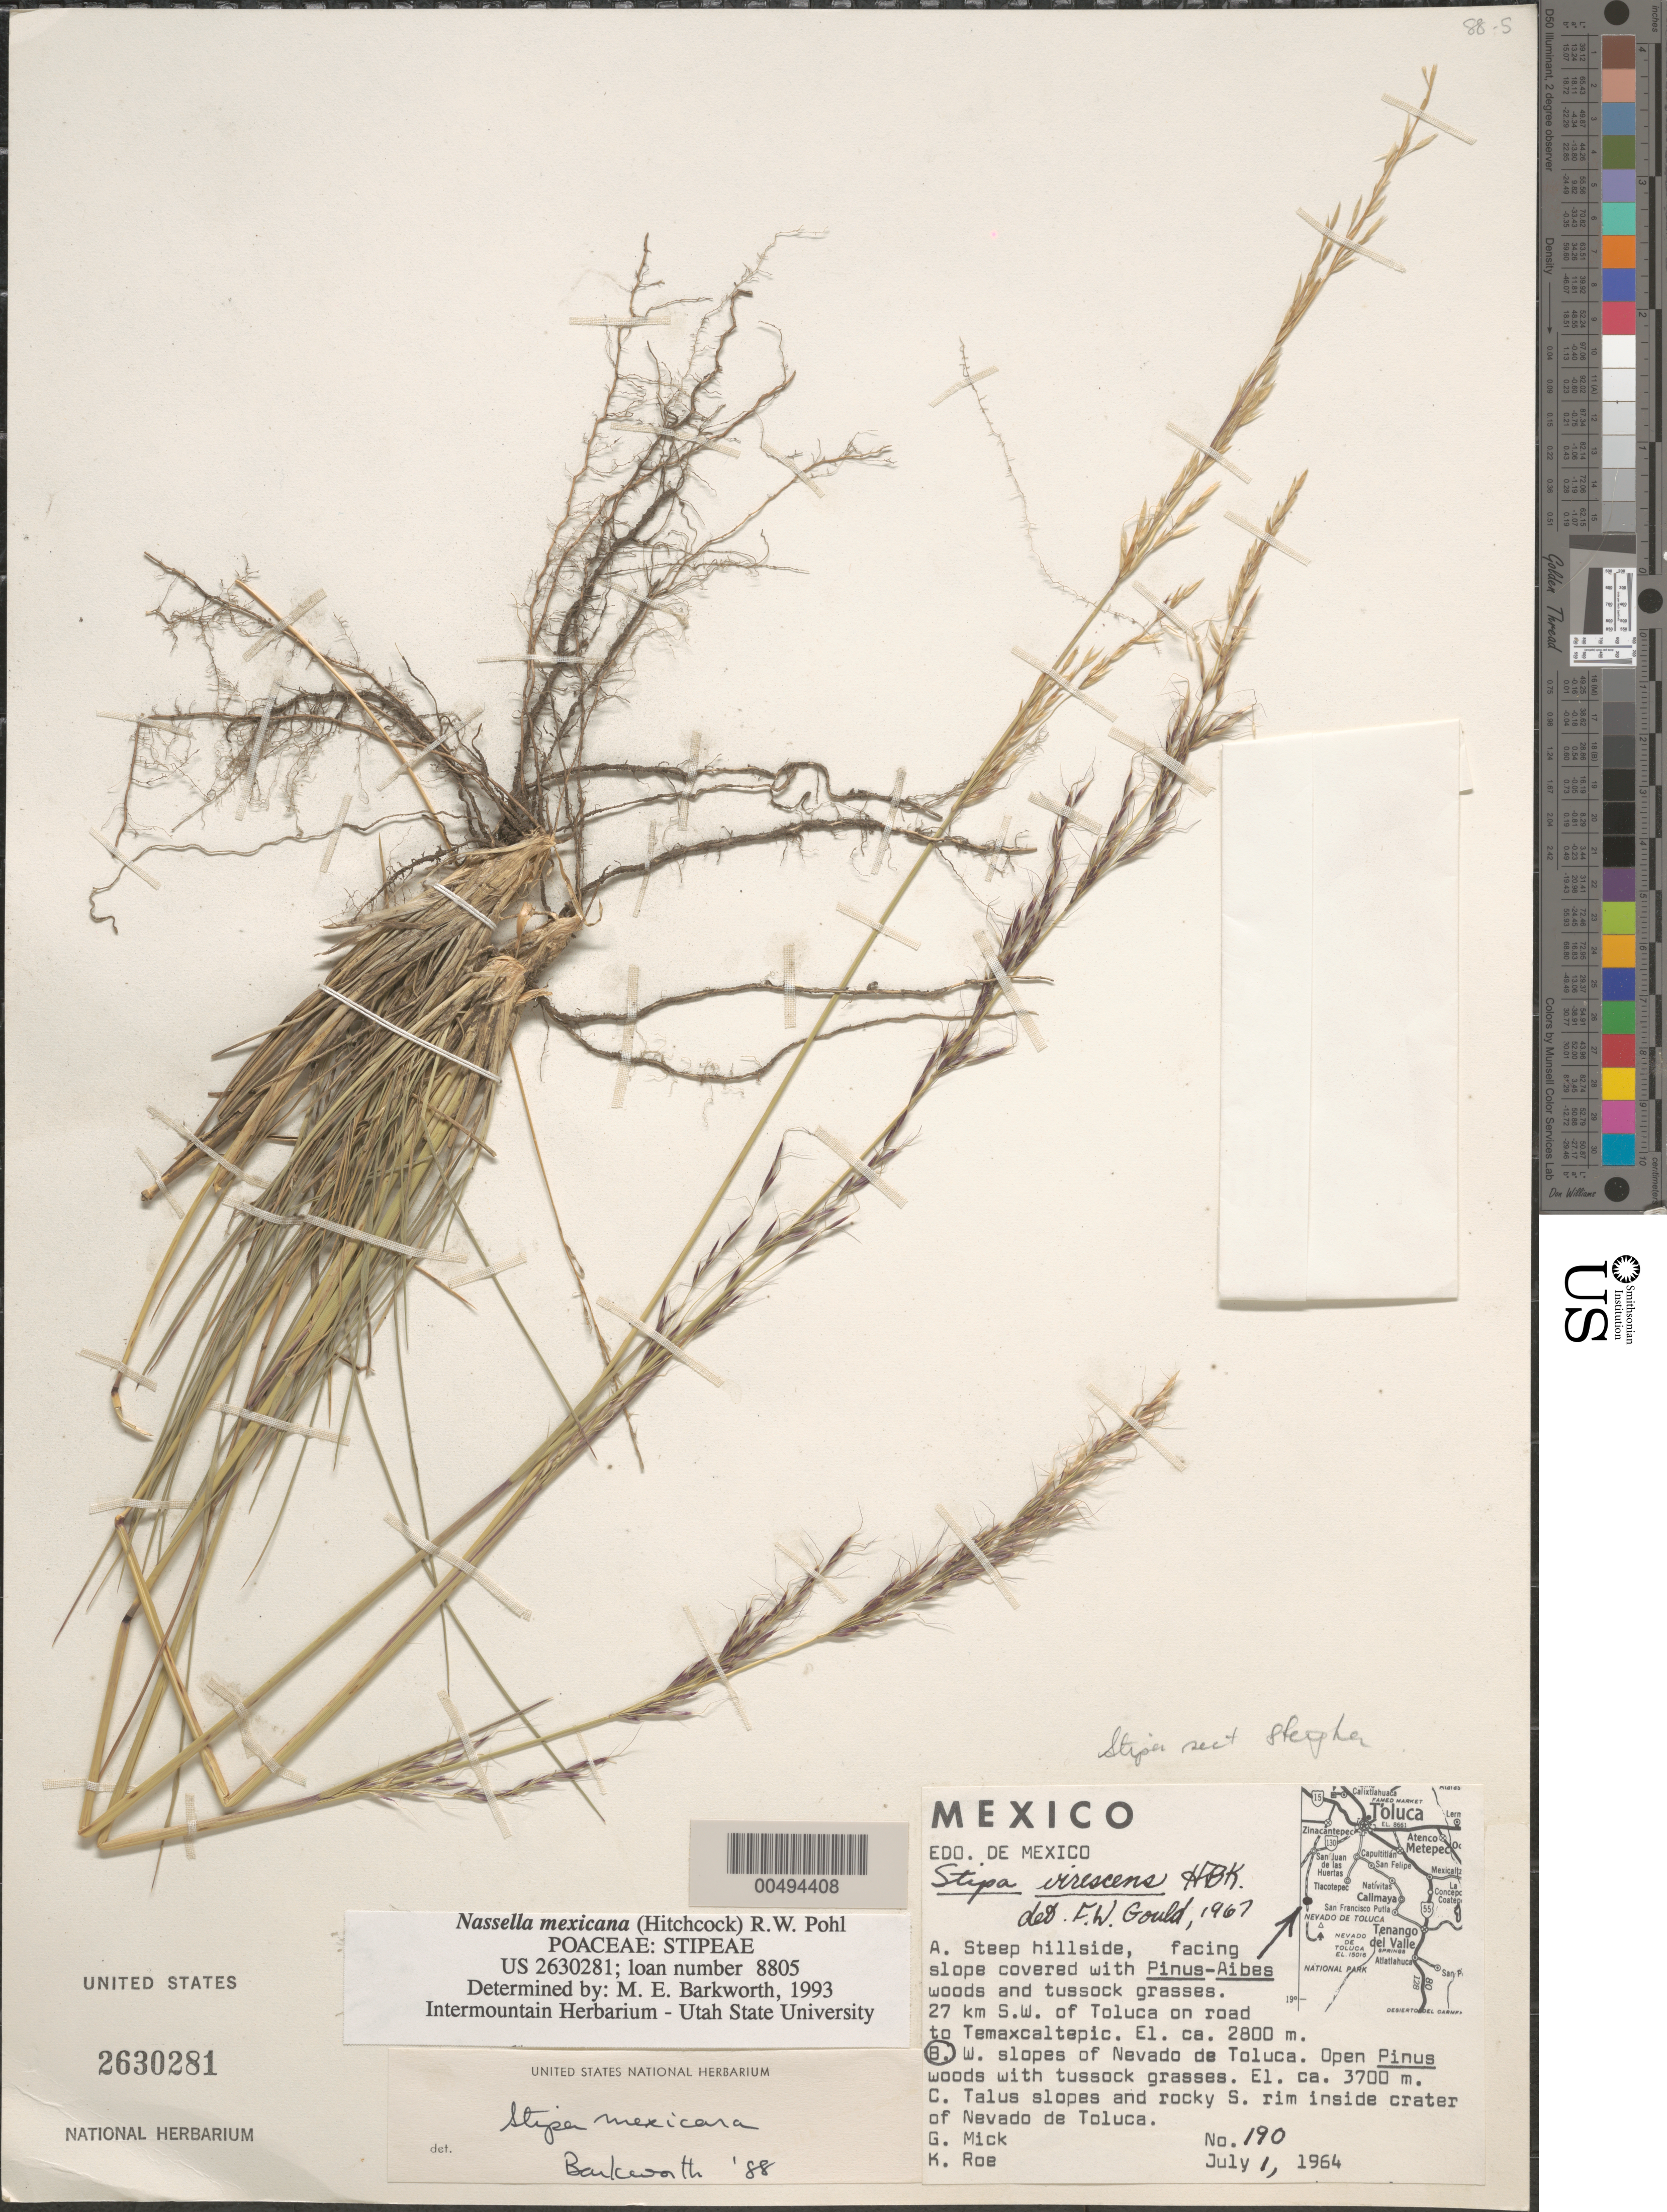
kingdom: Plantae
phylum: Tracheophyta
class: Liliopsida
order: Poales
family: Poaceae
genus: Nassella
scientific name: Nassella mexicana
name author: (Hitchc.) R.W. Pohl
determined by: Barkworth, M. E.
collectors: G. Mick & K. E. Roe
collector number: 190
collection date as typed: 1 Jul 1964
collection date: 1964-07-01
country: Mexico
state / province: México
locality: W slopes of Nevado de Toluca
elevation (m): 3700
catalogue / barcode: US 2630281